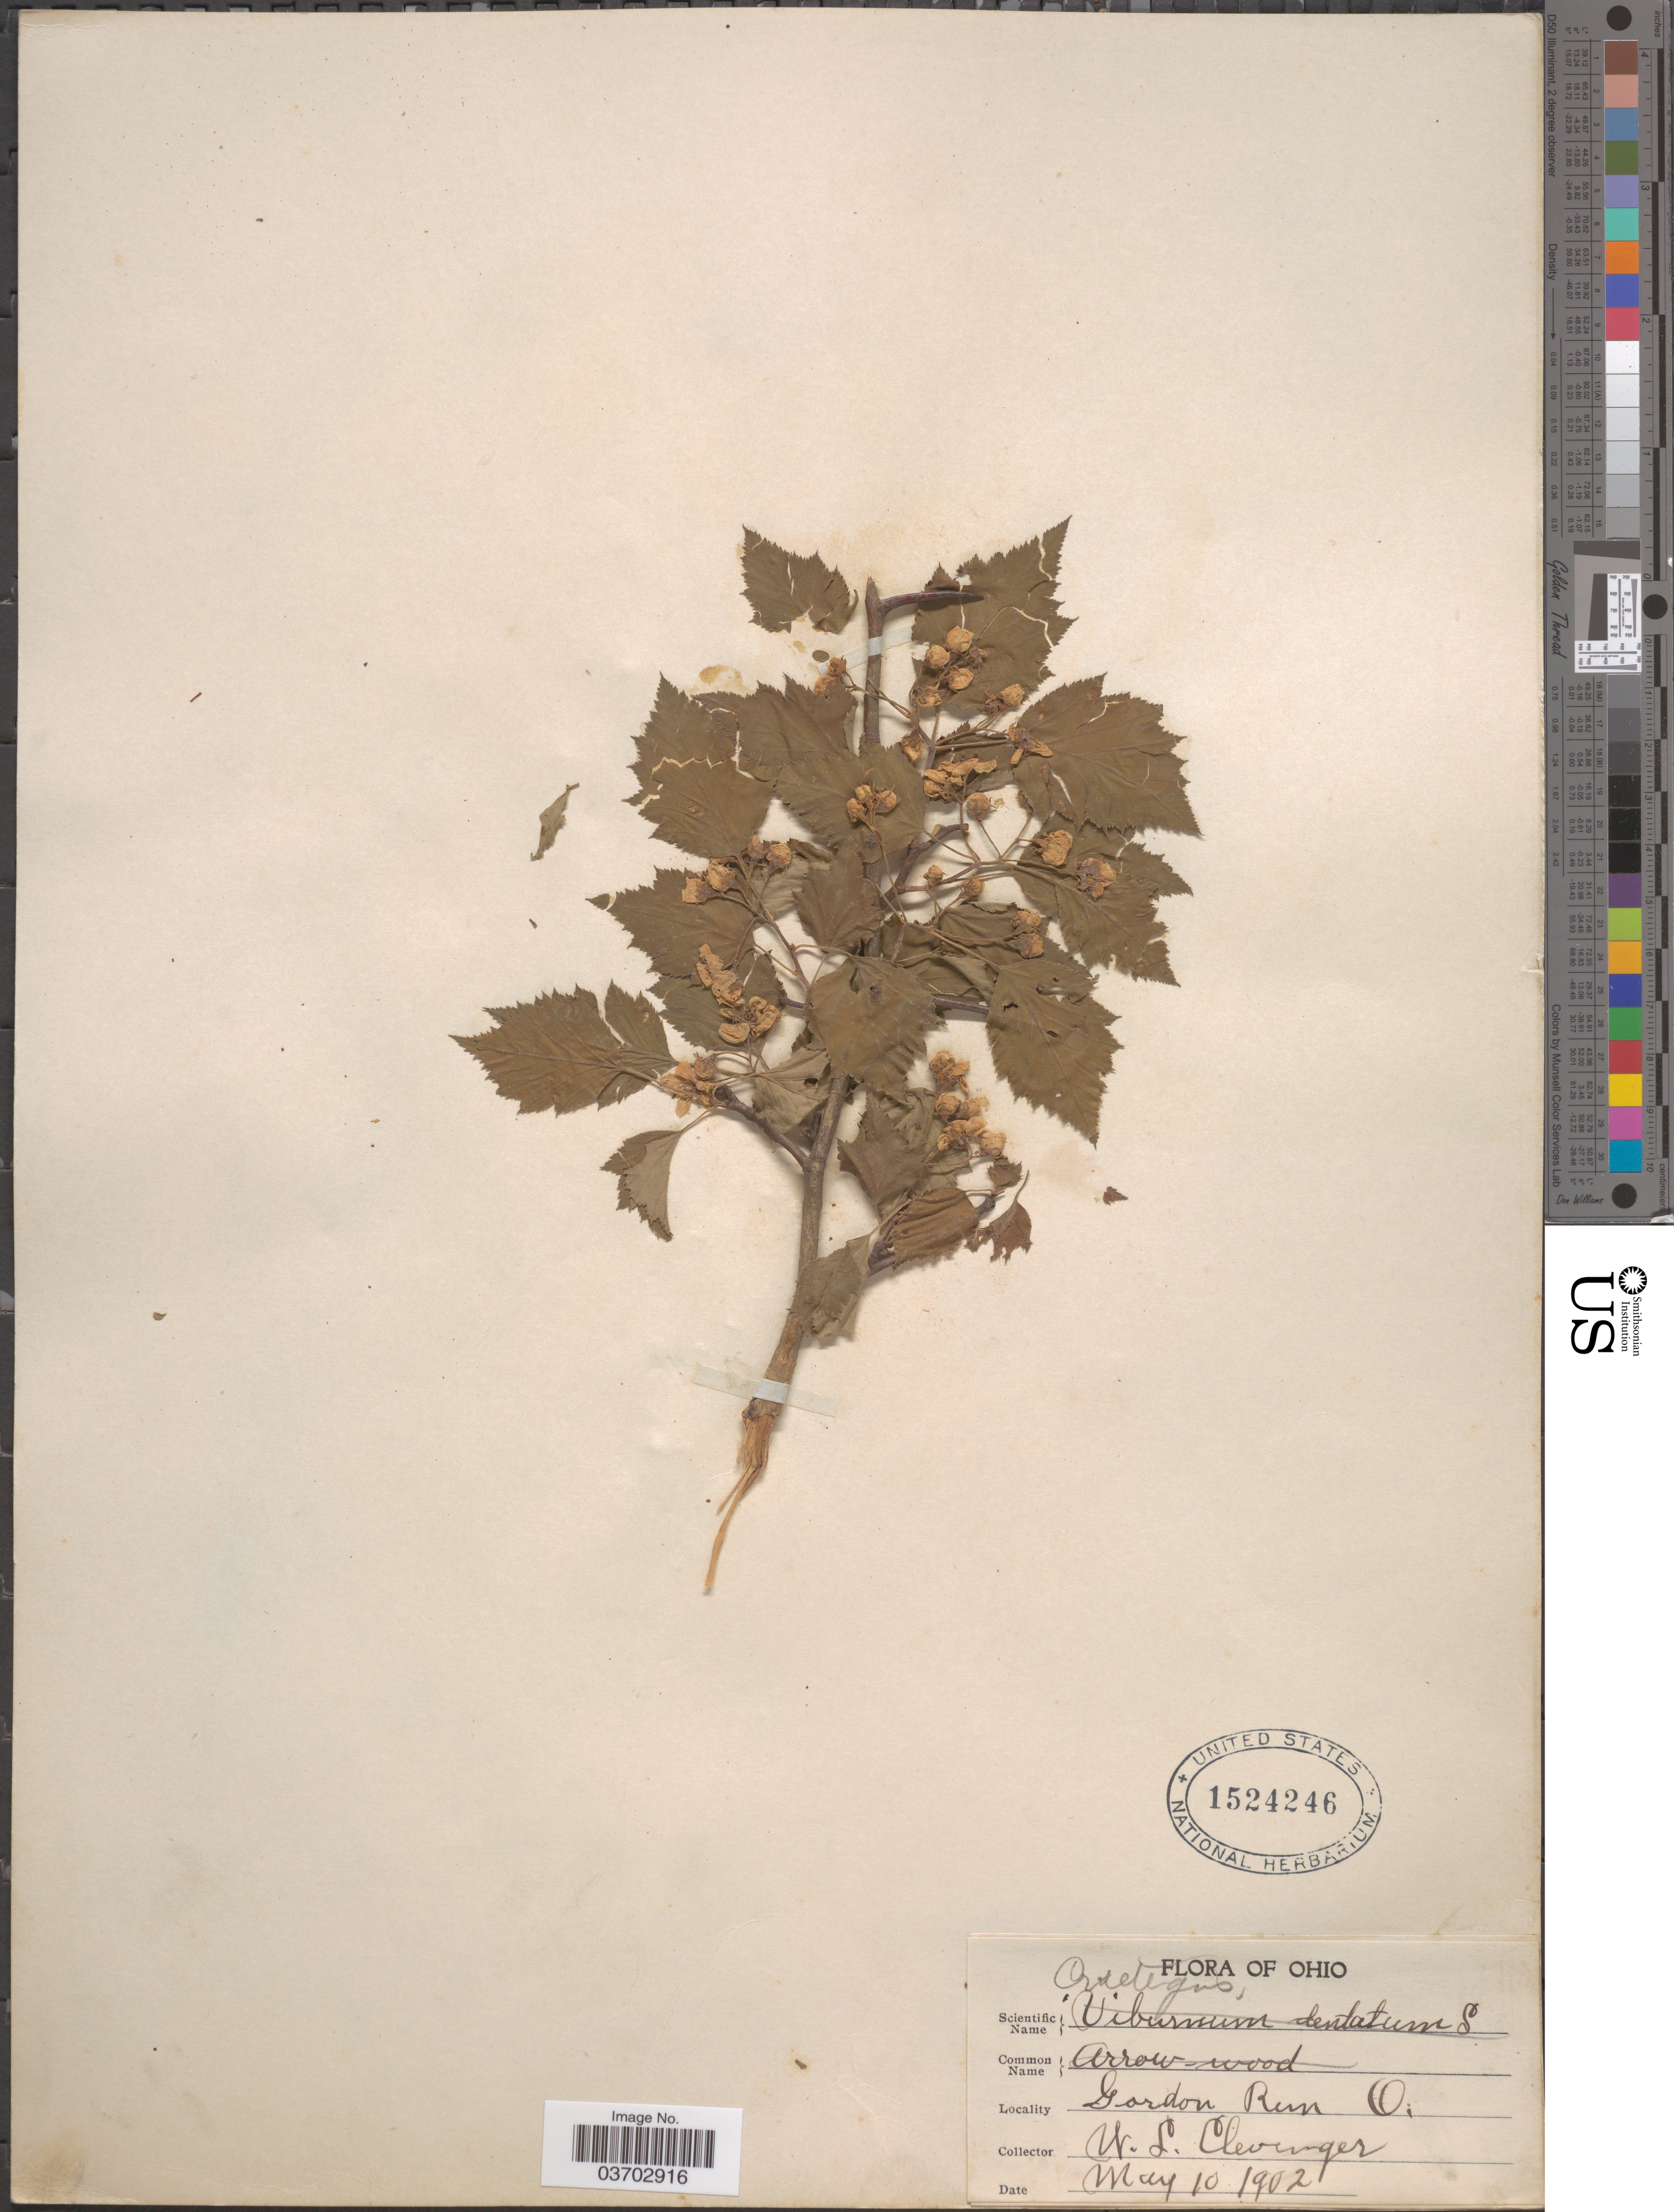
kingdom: Plantae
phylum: Tracheophyta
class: Magnoliopsida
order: Rosales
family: Rosaceae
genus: Crataegus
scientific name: Crataegus sp.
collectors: W. Clevenger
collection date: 1902-05-10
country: United States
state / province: Ohio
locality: Gordon Run.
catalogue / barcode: US 1524246